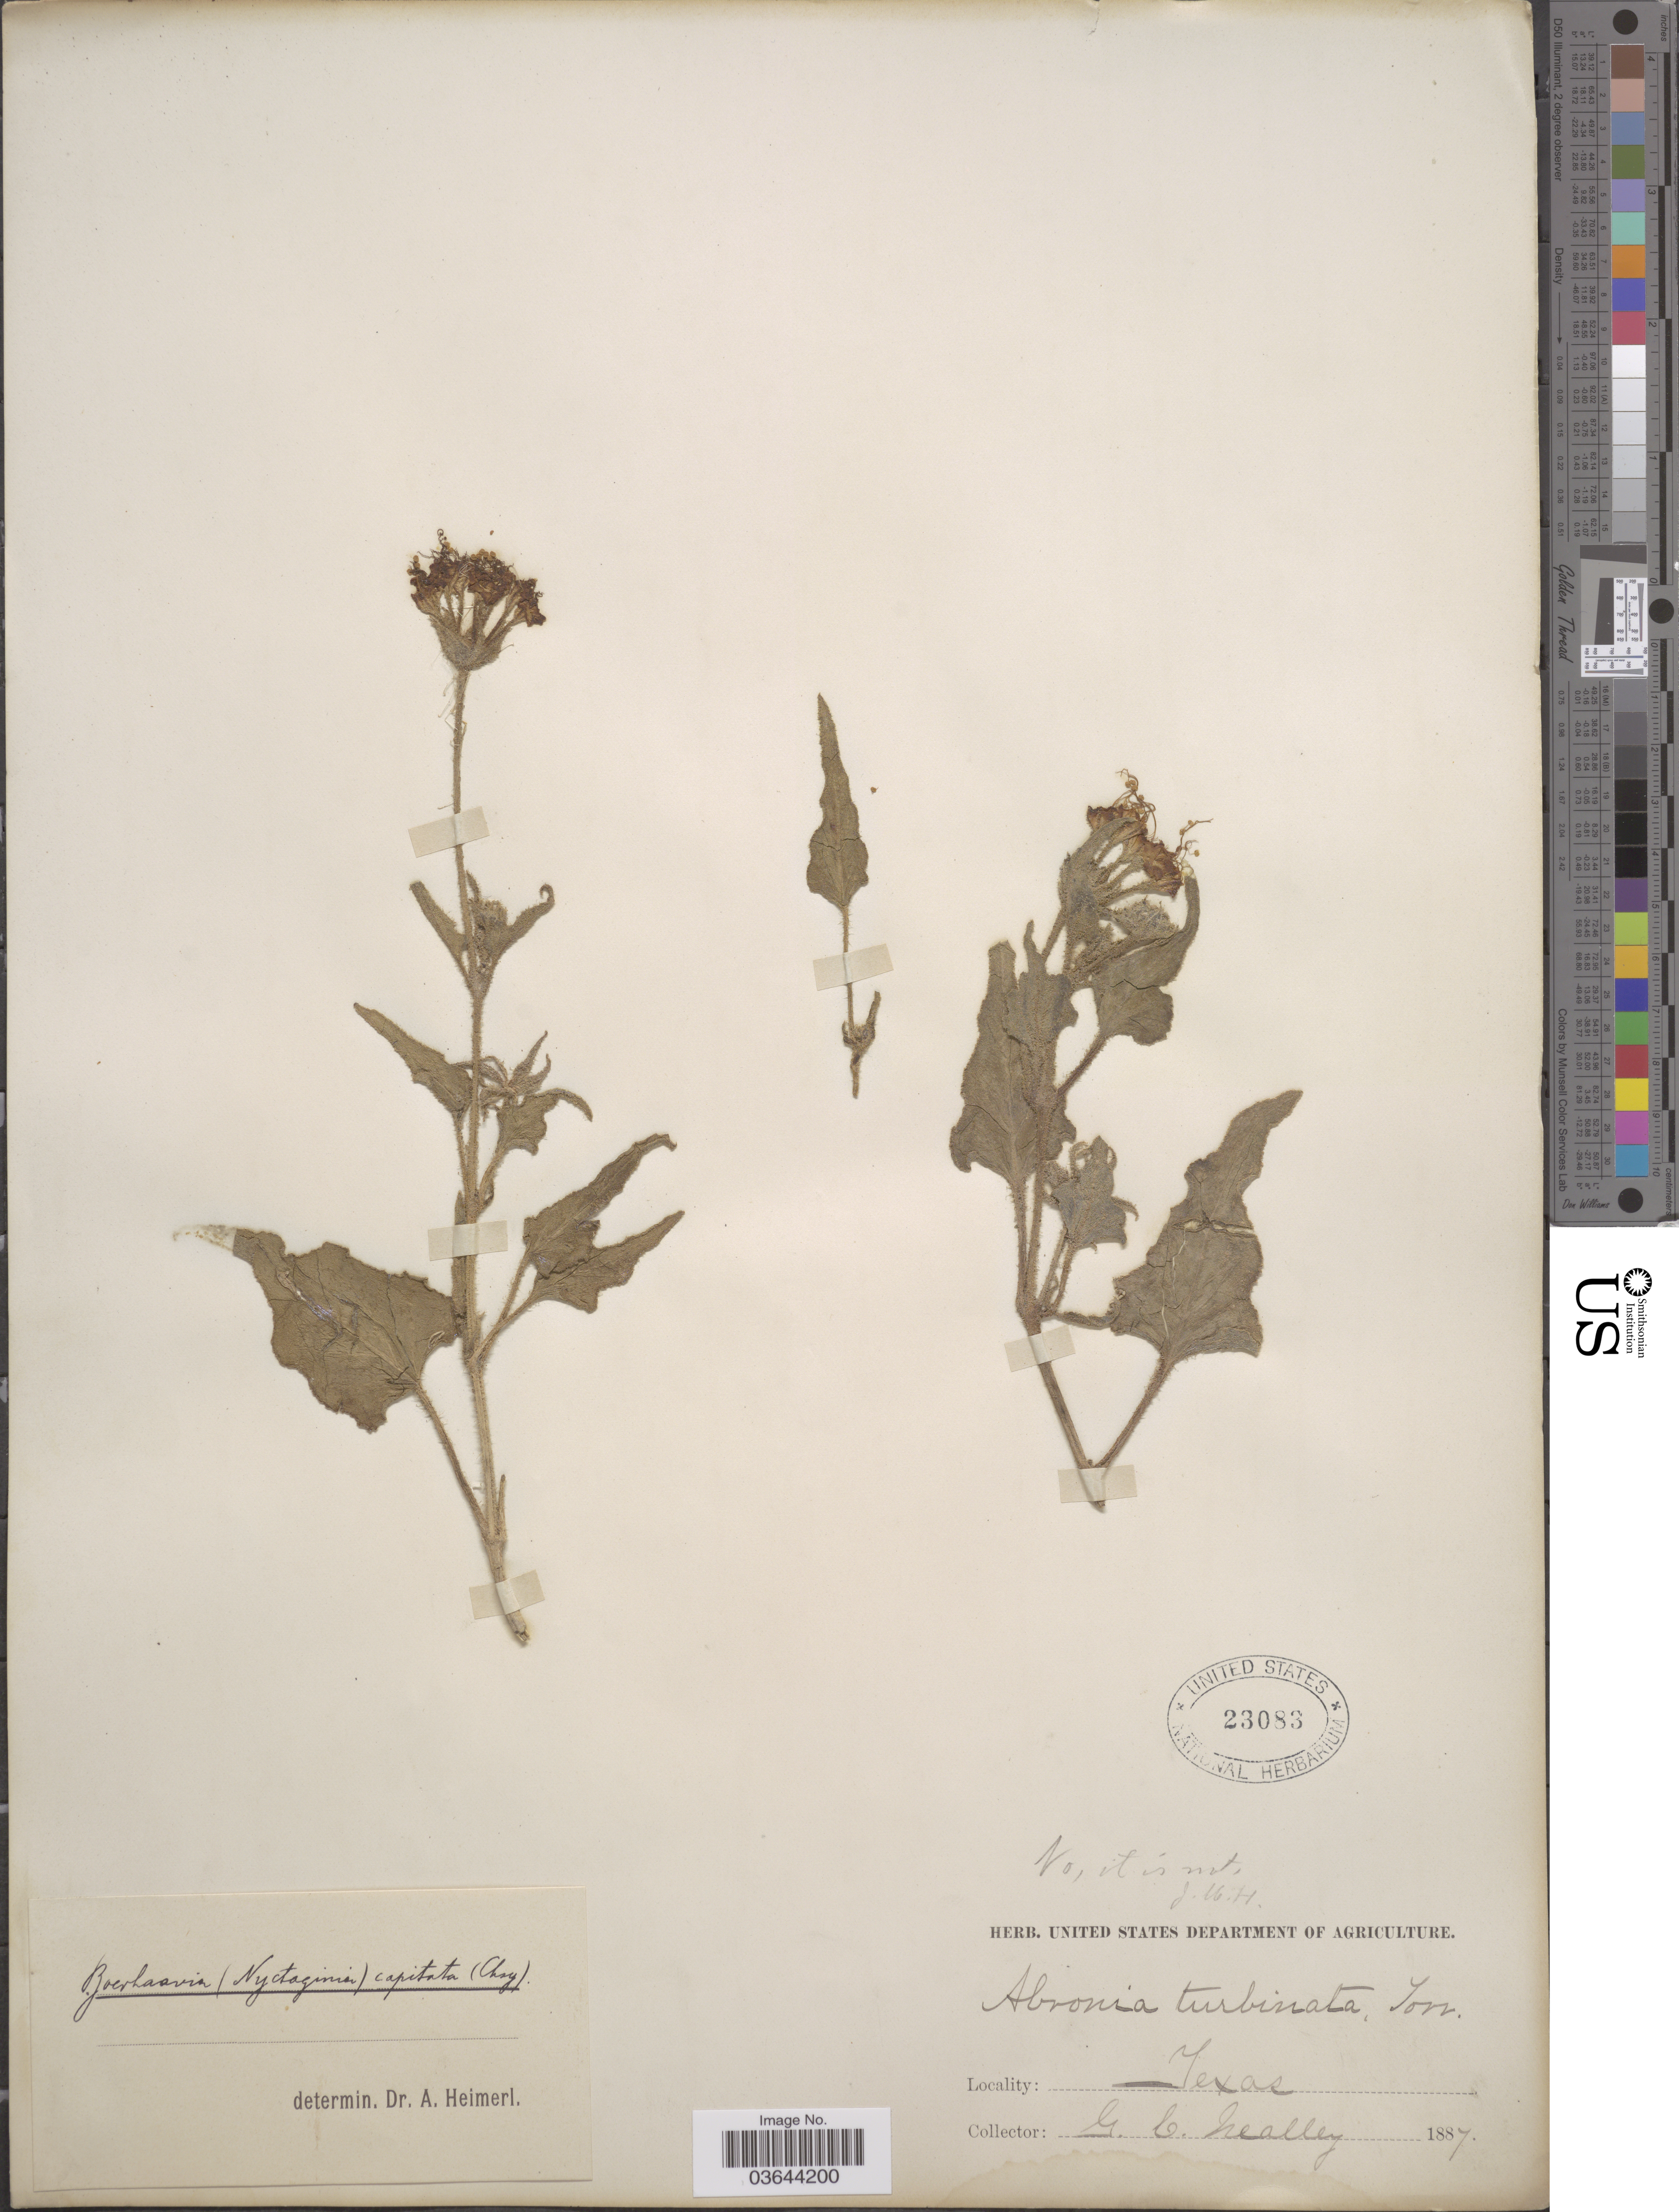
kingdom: Plantae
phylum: Tracheophyta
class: Magnoliopsida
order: Caryophyllales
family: Nyctaginaceae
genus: Nyctaginia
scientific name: Nyctaginia capitata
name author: Choisy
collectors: G. C. Nealley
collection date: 1887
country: United States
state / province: Texas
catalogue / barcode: US 23083